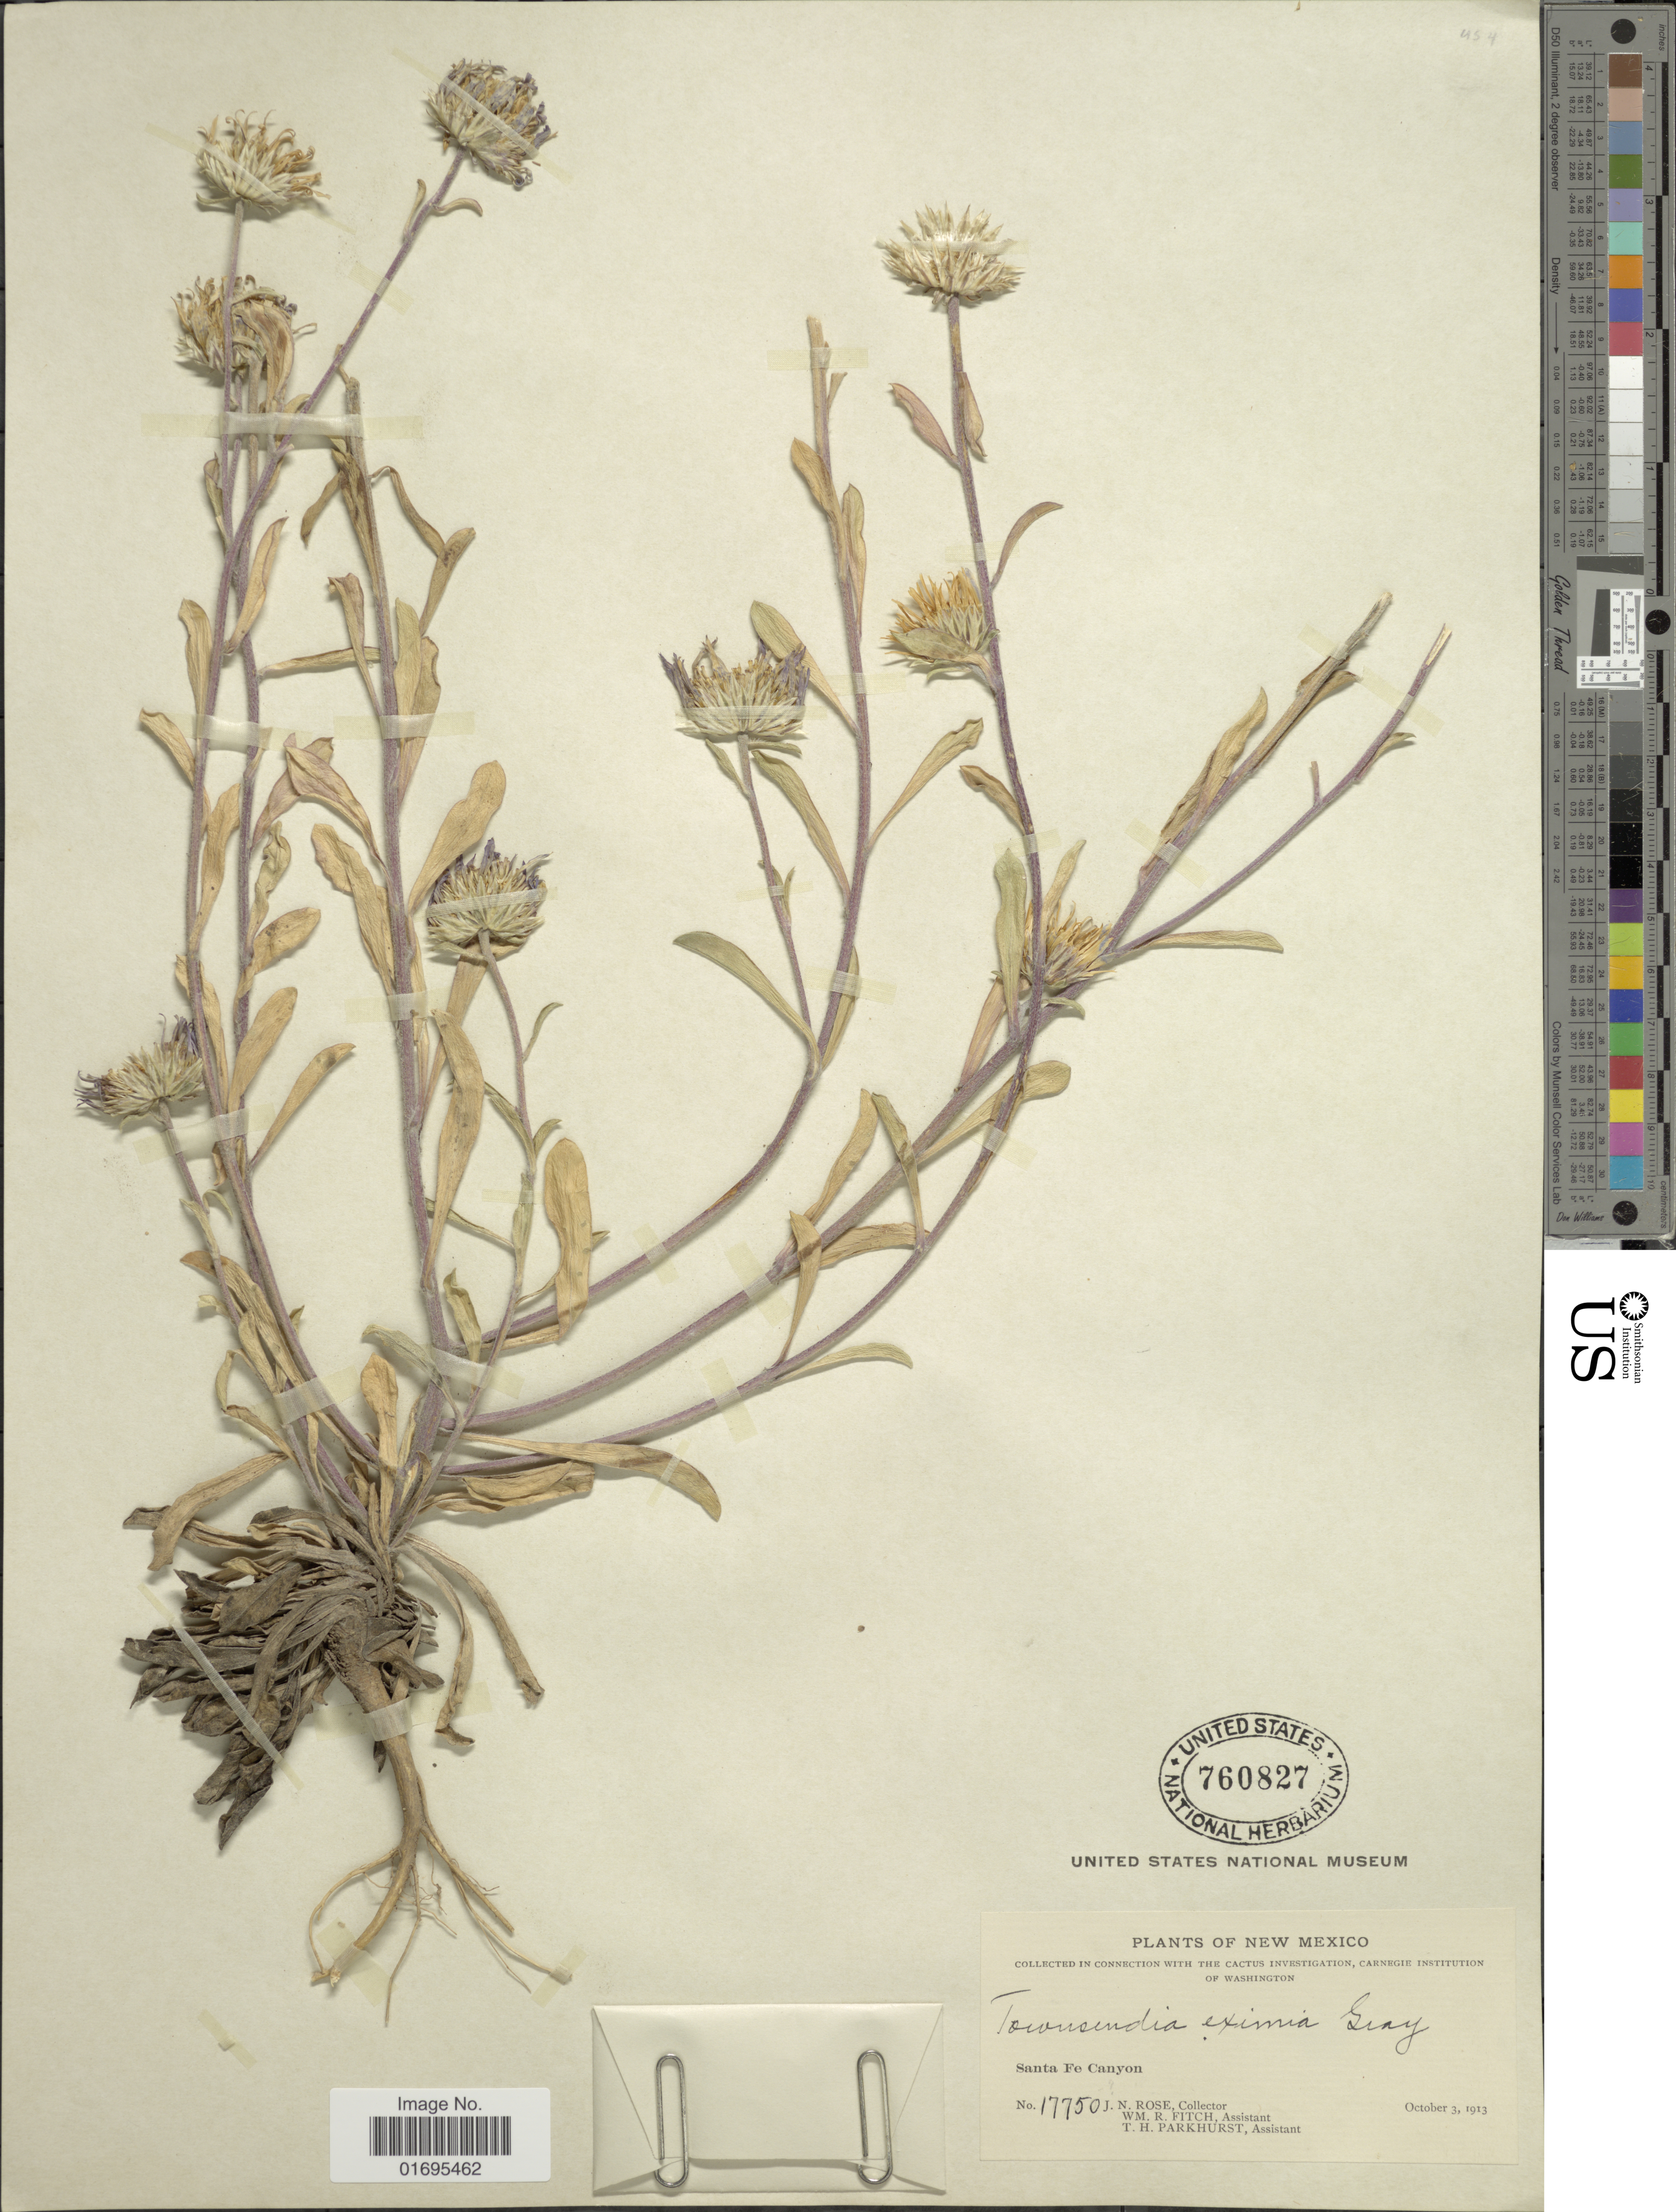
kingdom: Plantae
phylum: Tracheophyta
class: Magnoliopsida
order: Asterales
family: Asteraceae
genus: Townsendia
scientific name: Townsendia eximia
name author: A. Gray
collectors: J. N. Rose, W. R. Fitch & T. Parkhurst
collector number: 17750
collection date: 1913-10-03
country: United States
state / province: New Mexico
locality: Connection with Cactus Investigation, Carnegie Institution of Washington, Santa Fe Canyon [unsure placement]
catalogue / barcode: US 760827